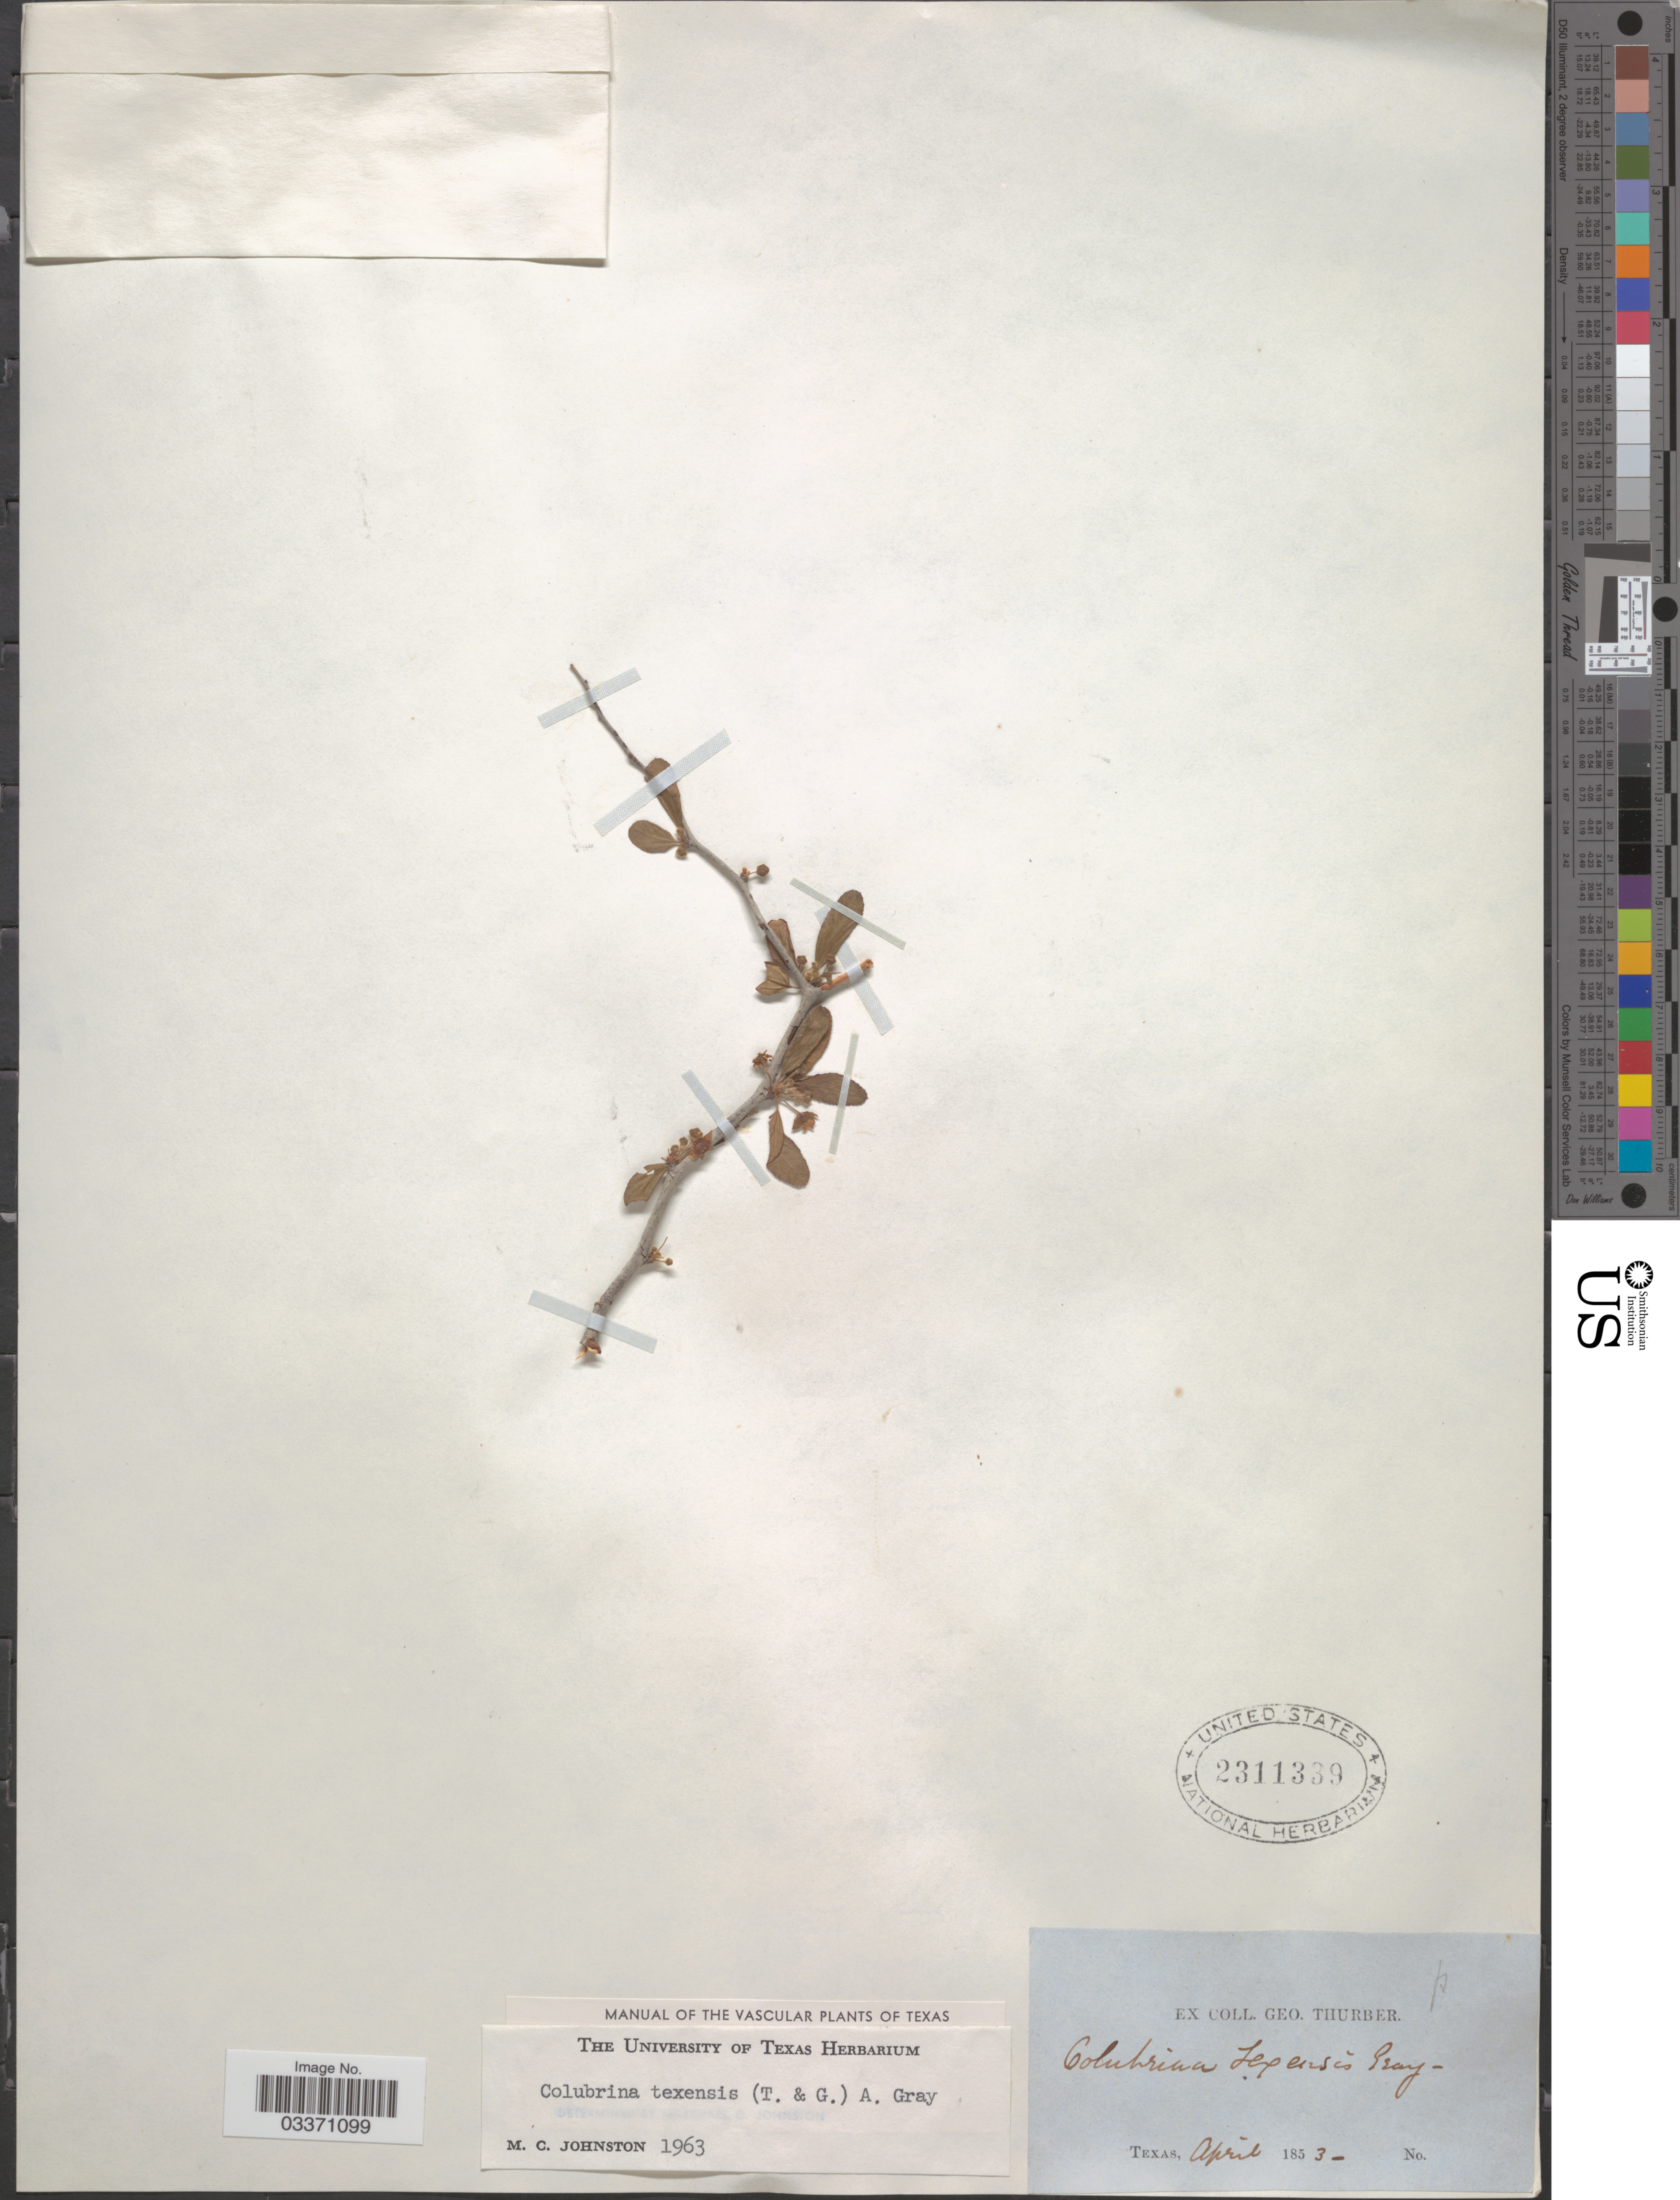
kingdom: Plantae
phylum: Tracheophyta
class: Magnoliopsida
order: Rosales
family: Rhamnaceae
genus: Colubrina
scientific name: Colubrina texensis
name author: (Torr. & A. Gray) A. Gray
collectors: ex coll. Geo. Thurber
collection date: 1853-04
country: United States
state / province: Texas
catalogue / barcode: US 2311339